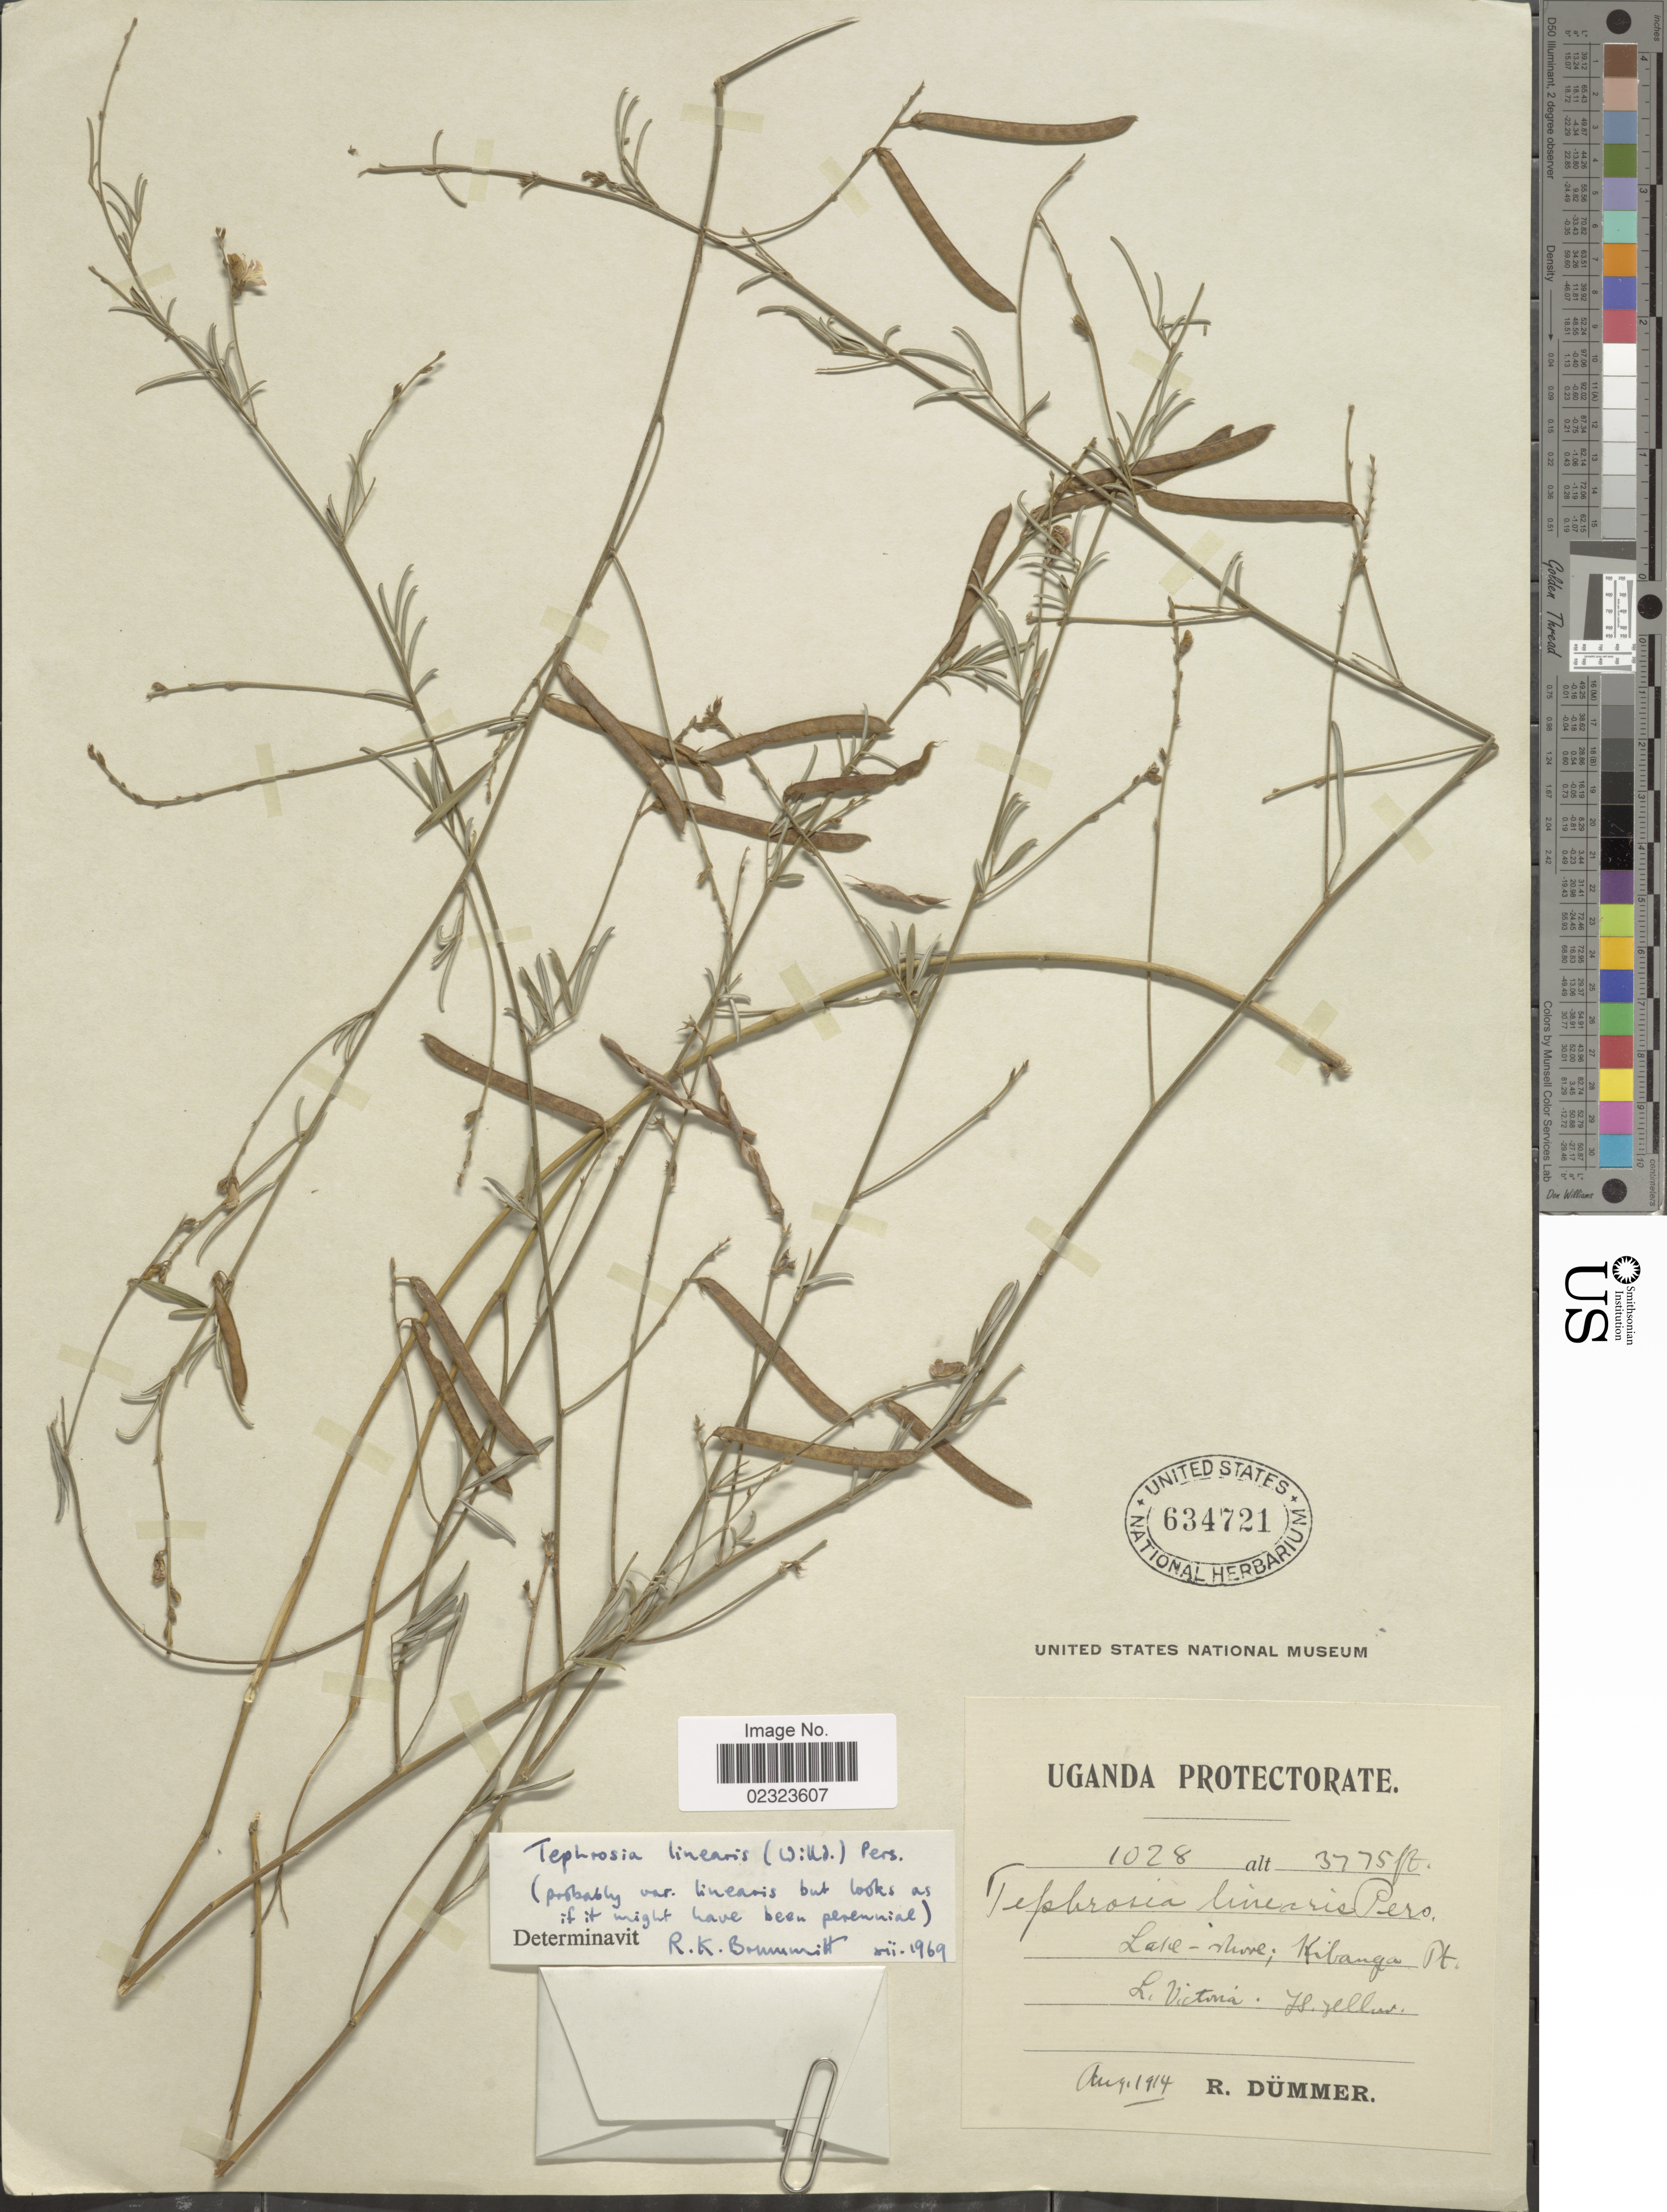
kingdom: Plantae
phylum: Tracheophyta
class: Magnoliopsida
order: Fabales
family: Fabaceae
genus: Tephrosia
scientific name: Tephrosia linearis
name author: (Willd.) Pers.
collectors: R. Duemmer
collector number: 1028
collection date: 1914-08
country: Uganda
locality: Uganda Protectorate, Lake-shore; Kibanga Pt. L. Victoria.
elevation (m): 1151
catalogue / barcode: US 634721